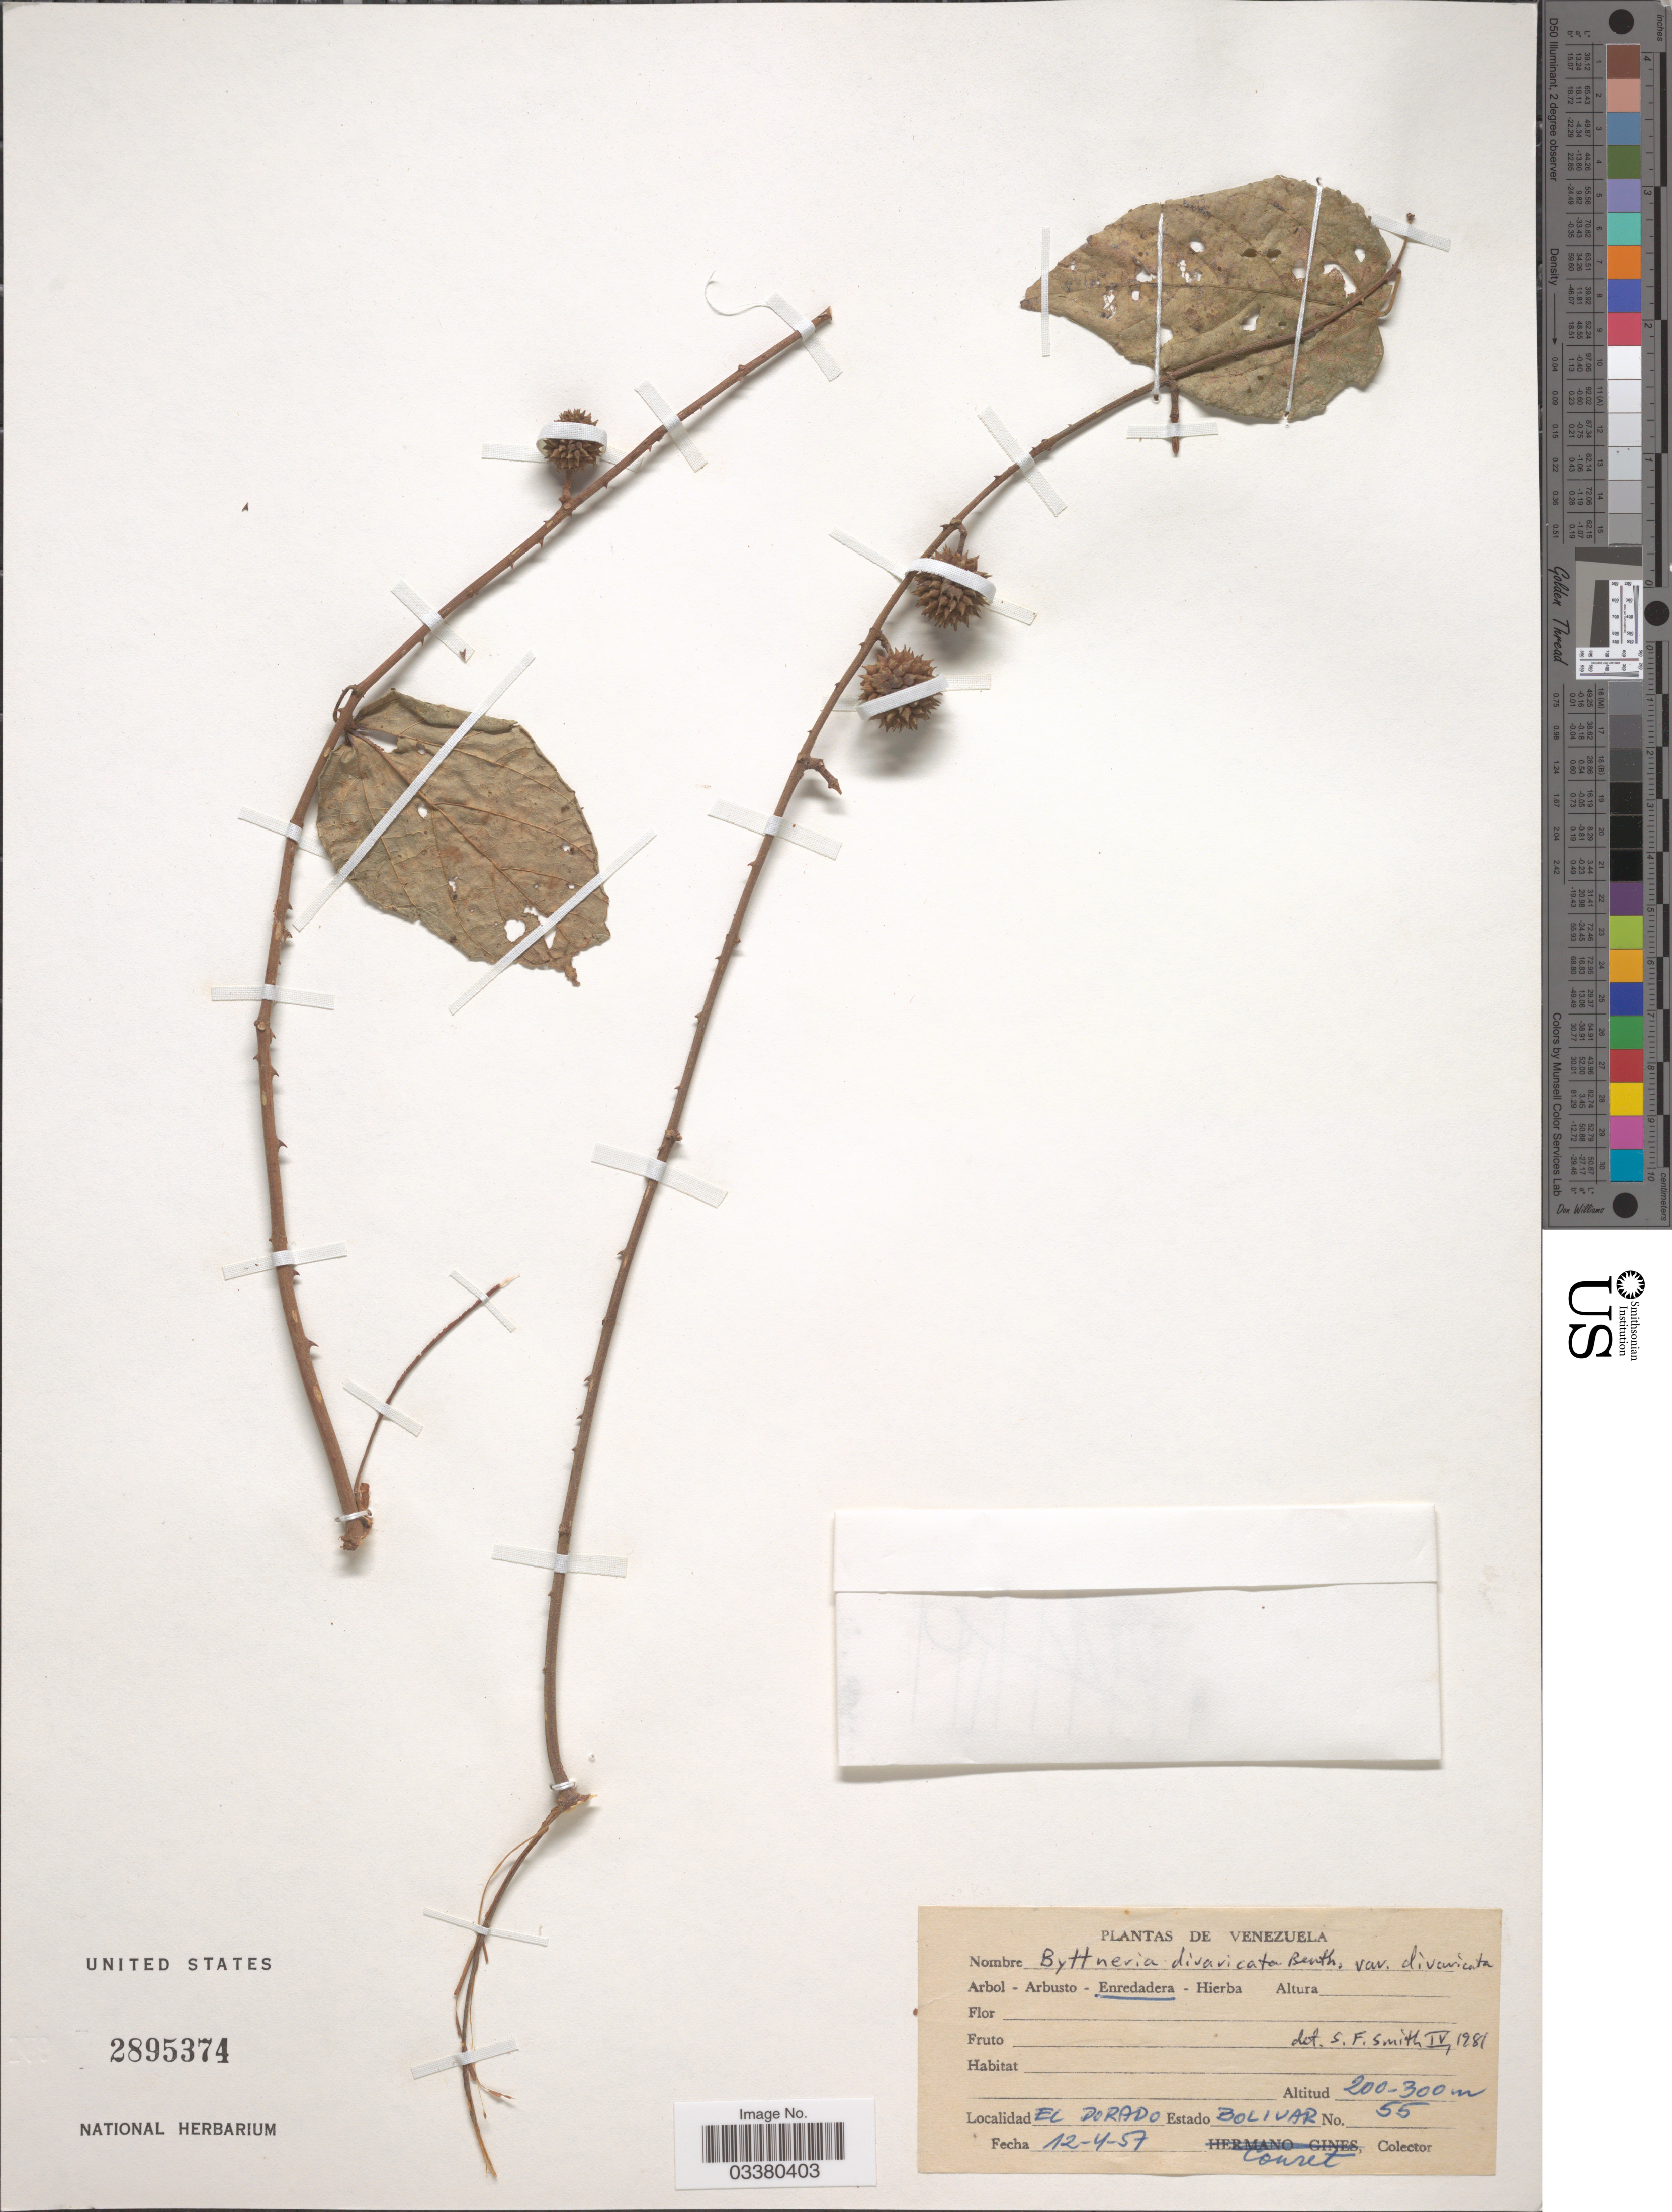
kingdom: Plantae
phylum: Tracheophyta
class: Magnoliopsida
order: Malvales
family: Malvaceae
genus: Byttneria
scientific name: Byttneria divaricata var. divaricata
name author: Benth.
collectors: -. Couret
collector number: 55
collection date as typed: Transcribed d/m/y: 12/4/57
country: Venezuela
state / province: Bolivar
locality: El Dorado.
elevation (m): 200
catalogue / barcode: US 2895374